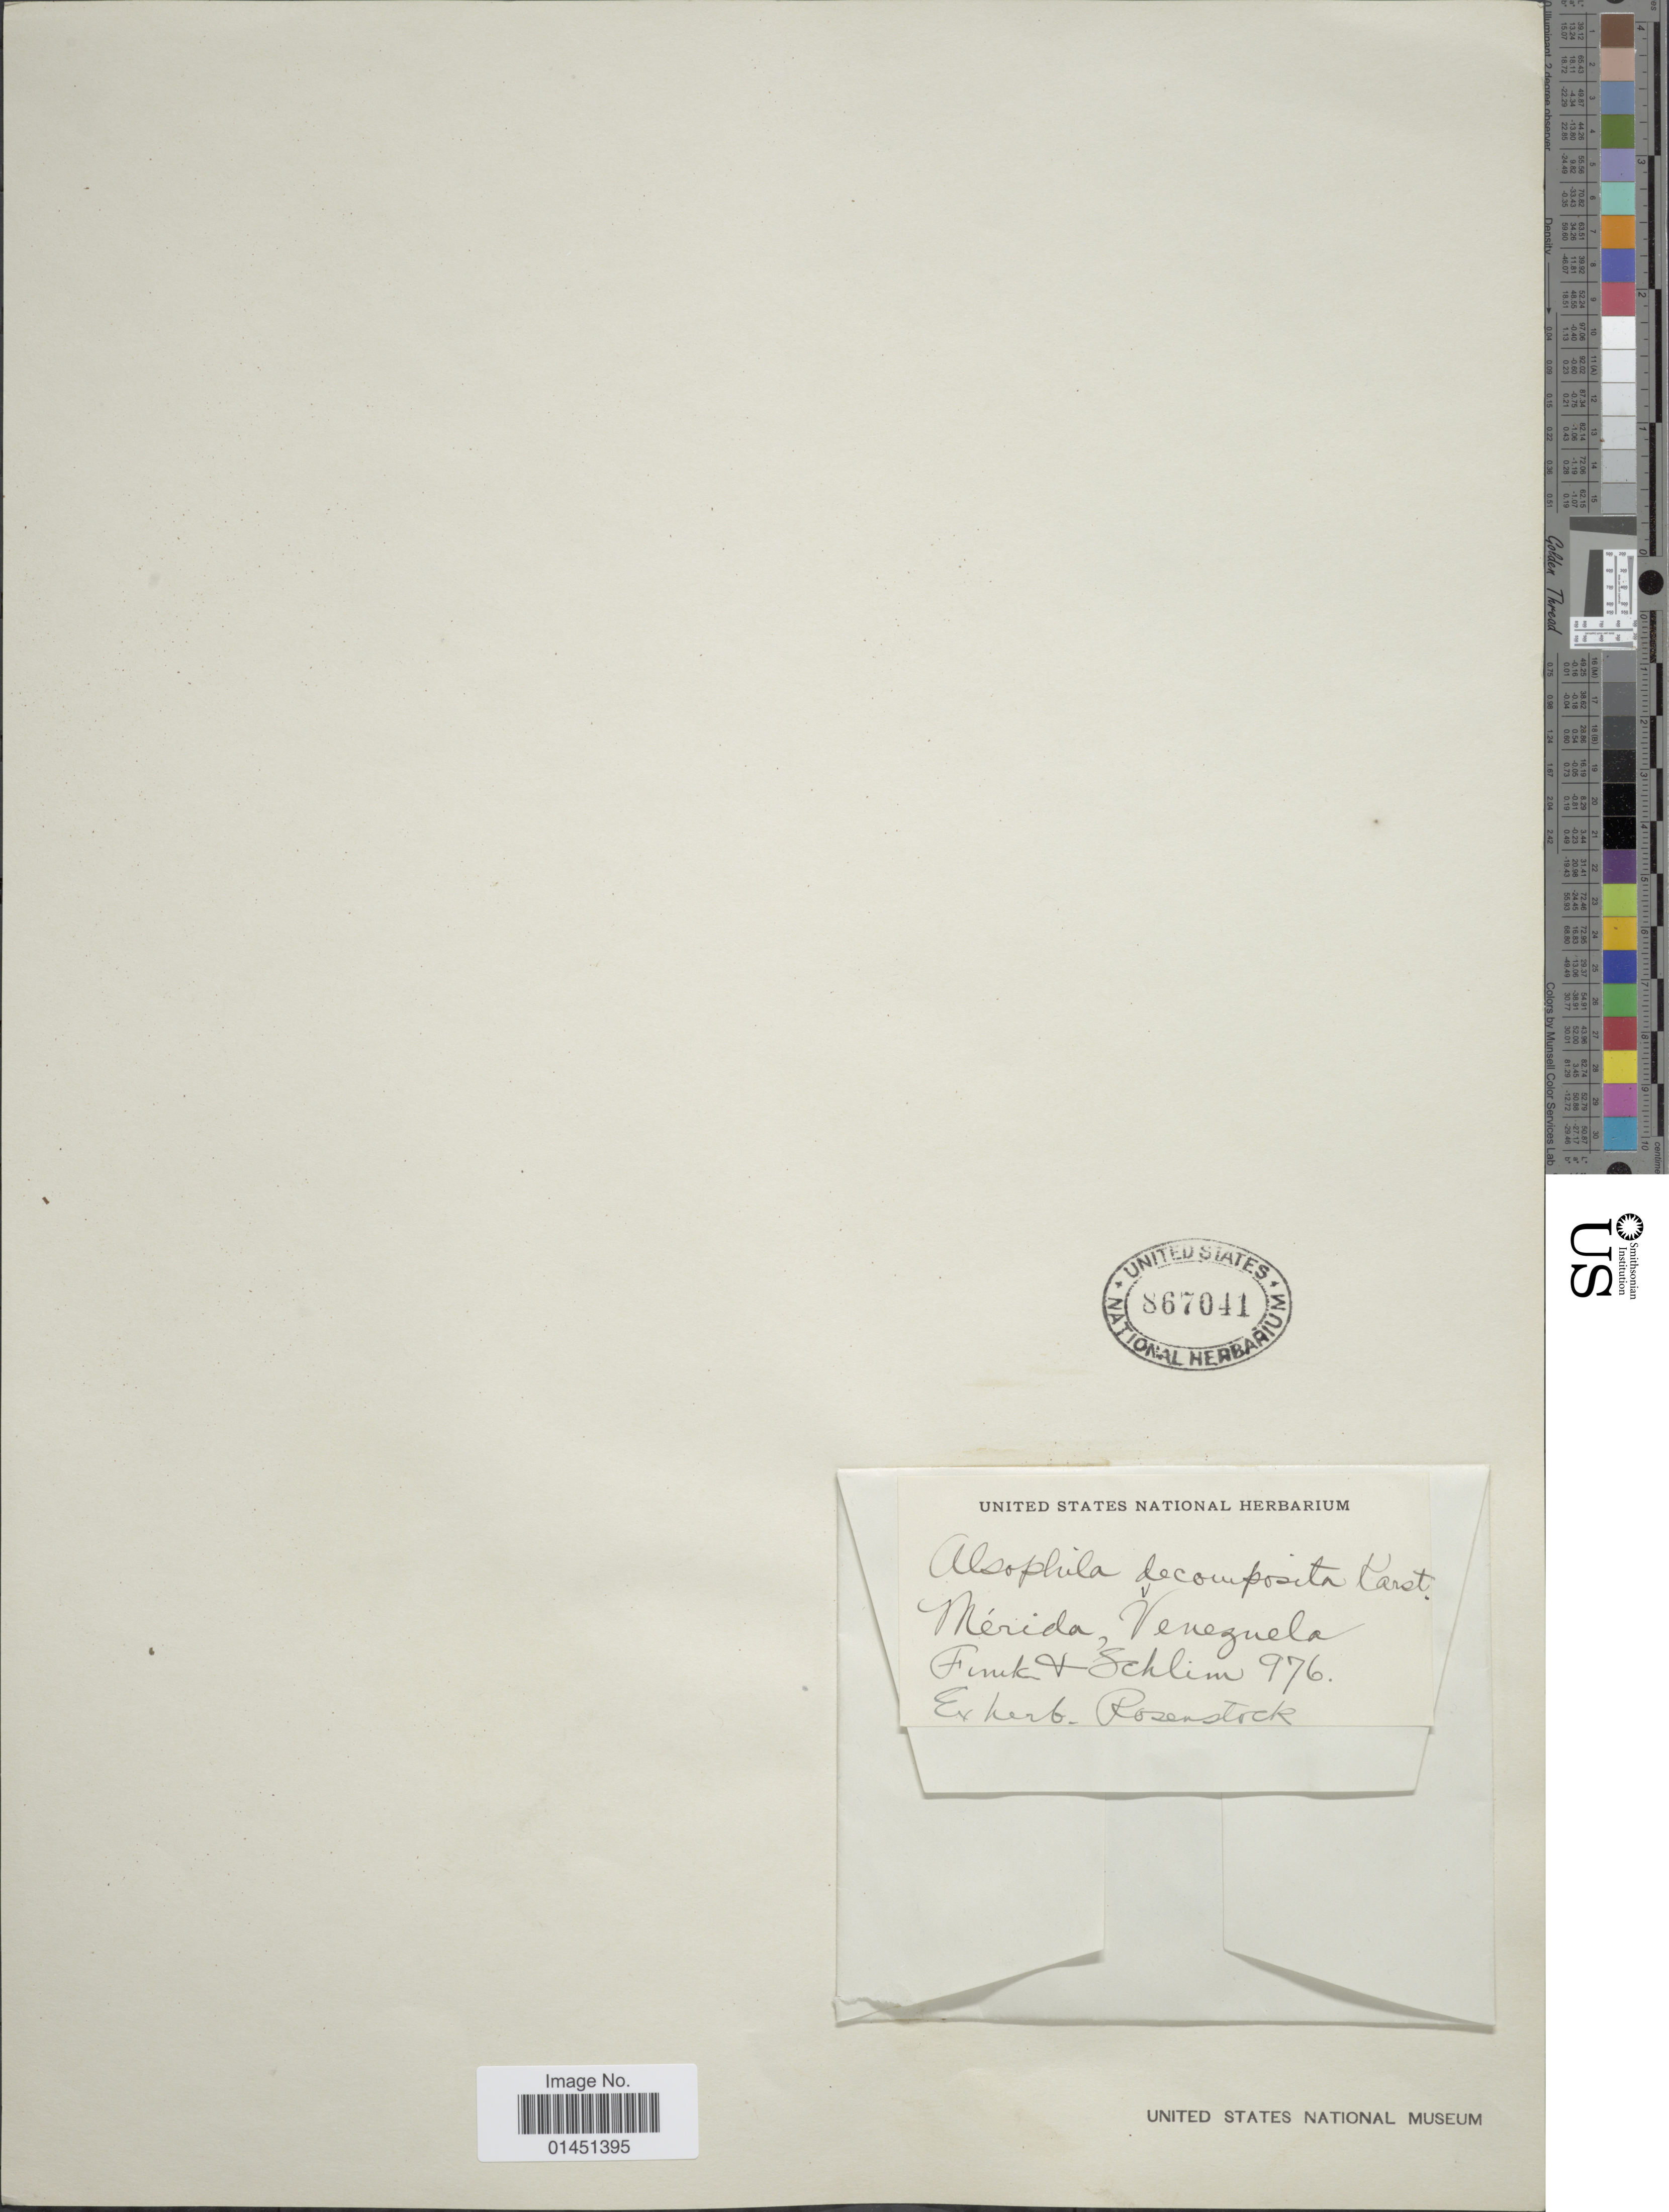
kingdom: Plantae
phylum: Tracheophyta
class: Polypodiopsida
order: Cyatheales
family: Cyatheaceae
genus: Cyathea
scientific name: Cyathea decomposita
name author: (H. Karst.) Domin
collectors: N. Funck & L. Schlim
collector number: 976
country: Venezuela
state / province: Mérida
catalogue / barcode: US 867041